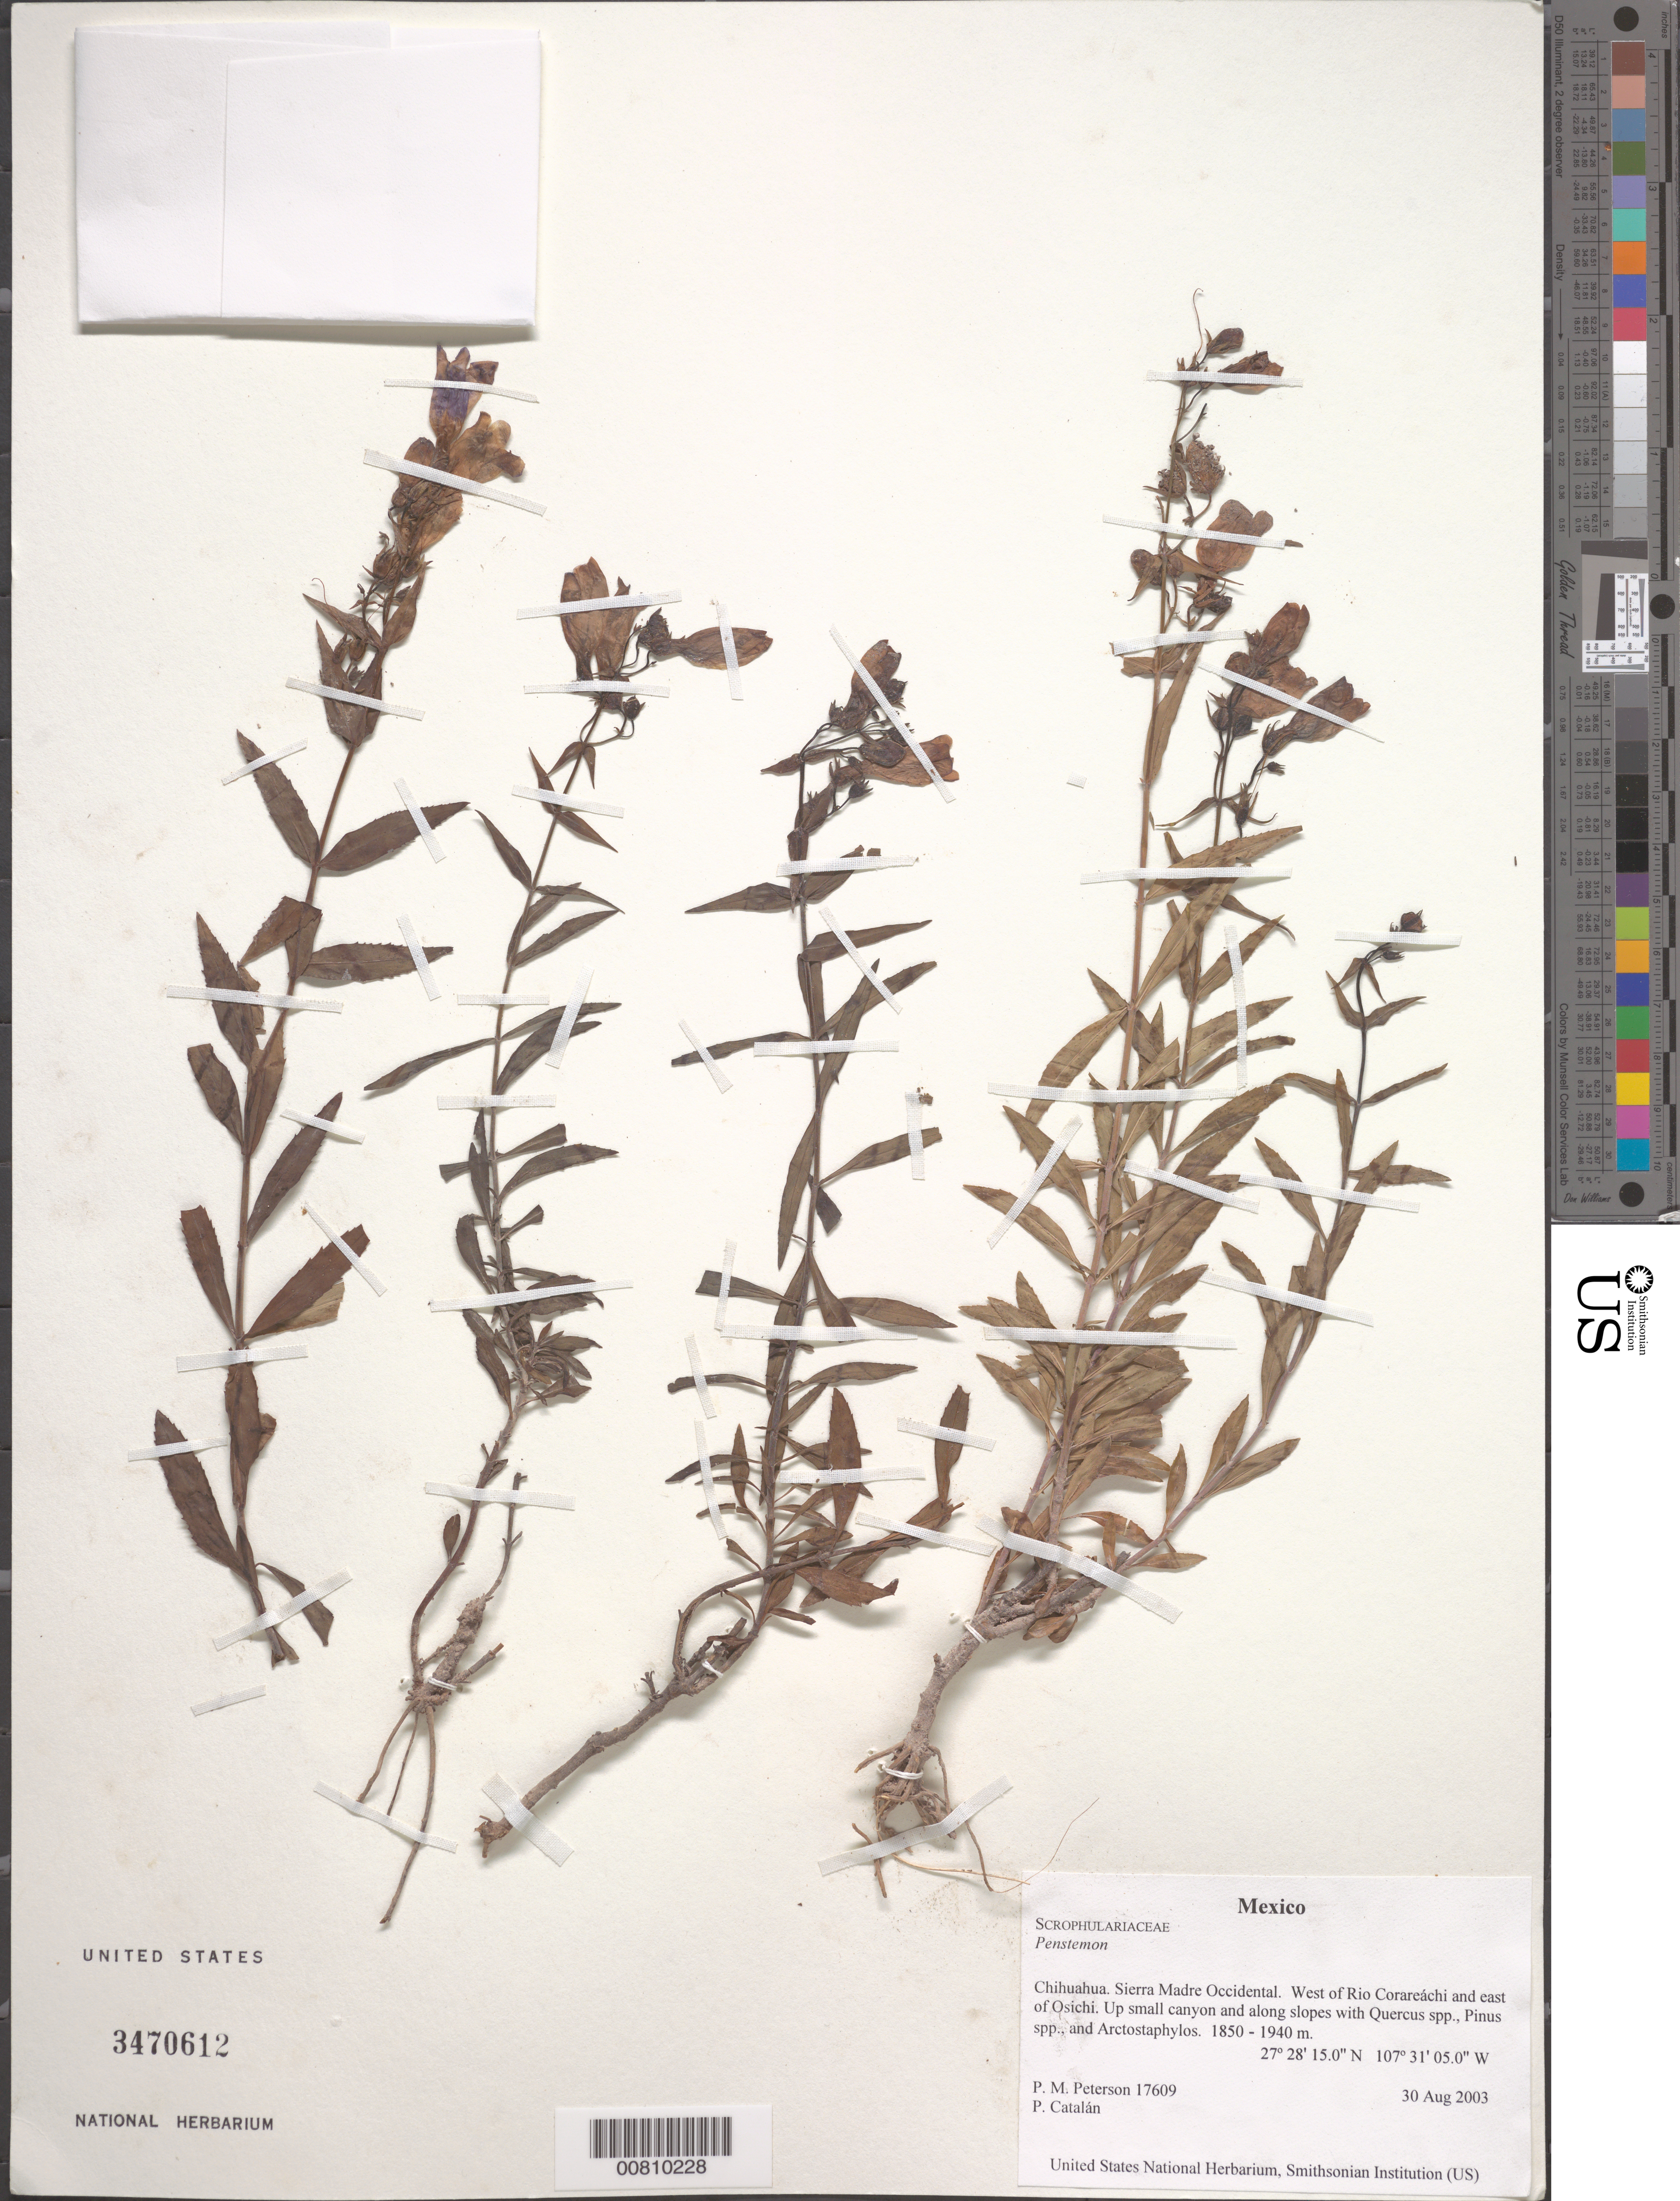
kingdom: Plantae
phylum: Tracheophyta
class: Magnoliopsida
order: Lamiales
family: Plantaginaceae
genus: Penstemon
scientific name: Penstemon sp.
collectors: P. M. Peterson & P. Catalán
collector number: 17609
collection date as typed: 30 Aug 2003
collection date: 2003-08-30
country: Mexico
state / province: Chihuahua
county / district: Sierra Madre Occidental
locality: West of Rio Corareáchi and east of Osichi. Up small canyon and along slopes with Quercus spp., Pinus spp., and Arctostaphylos.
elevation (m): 1850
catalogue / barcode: US 3470612